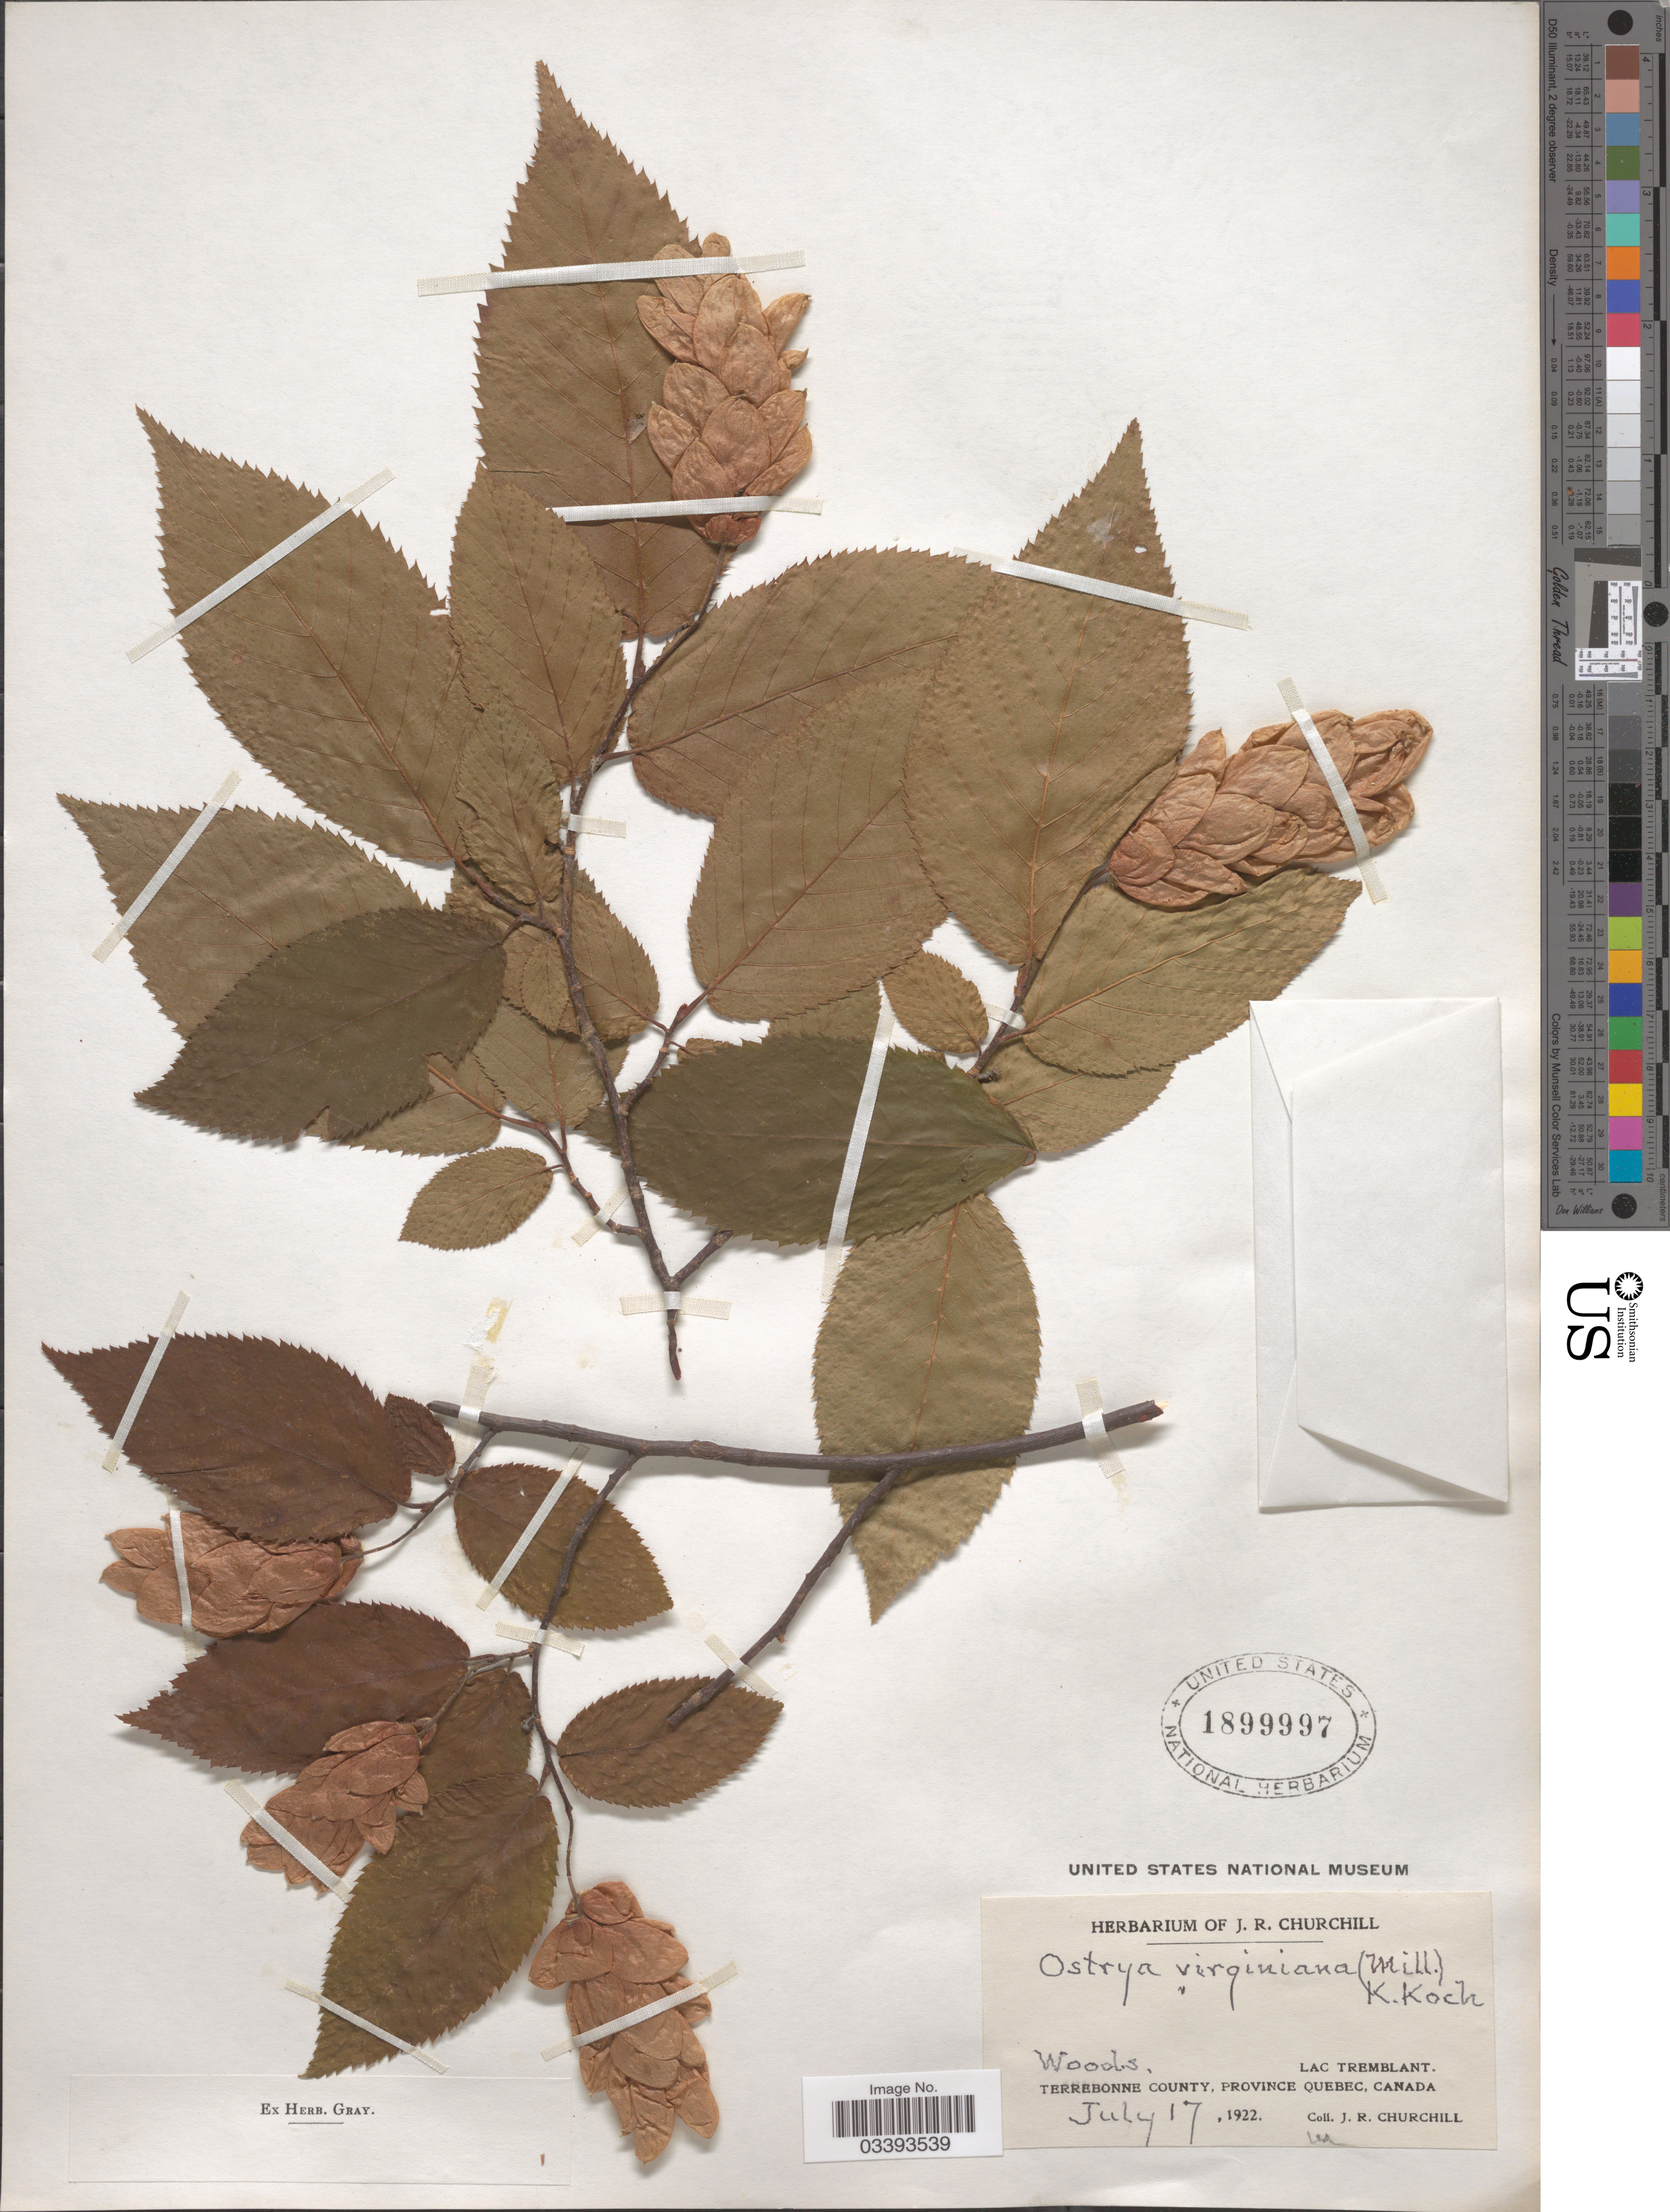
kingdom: Plantae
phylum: Tracheophyta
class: Magnoliopsida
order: Fagales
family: Betulaceae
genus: Ostrya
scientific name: Ostrya virginiana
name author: (Mill.) K. Koch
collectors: J. Churchill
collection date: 1922-07-17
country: Canada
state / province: Quebec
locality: Lac Tremblant. Terrebonne County.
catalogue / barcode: US 1899997